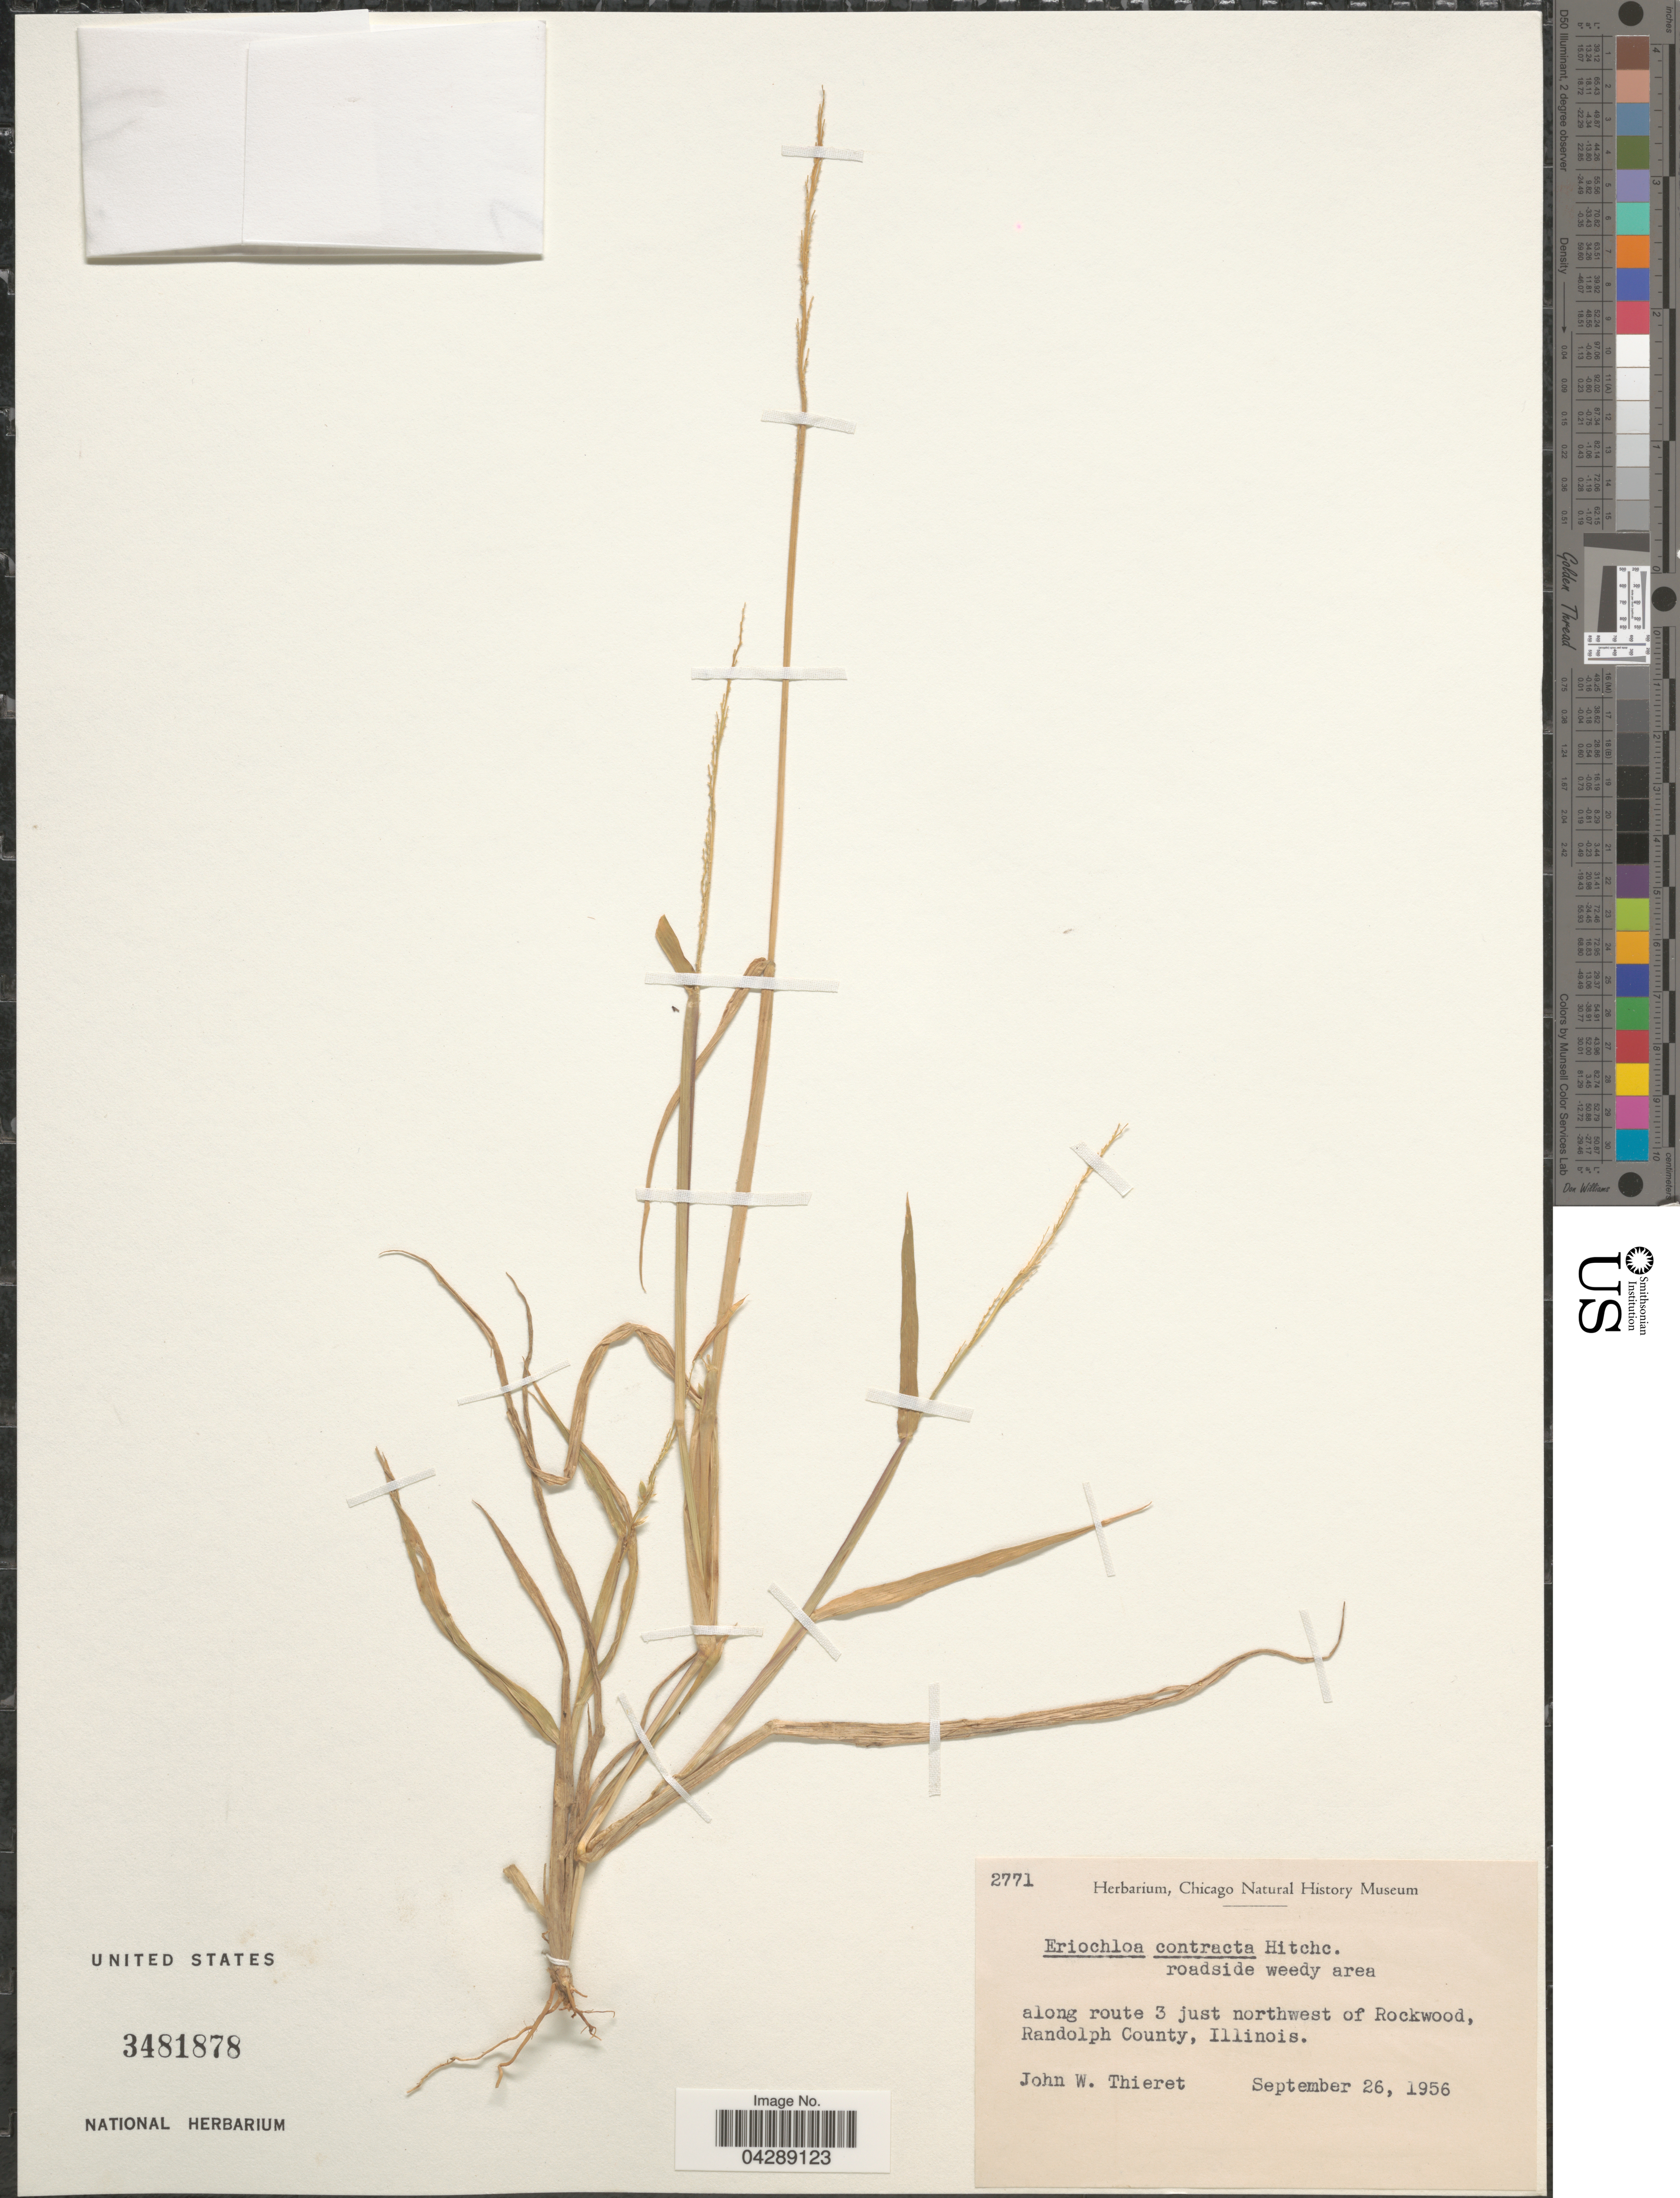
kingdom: Plantae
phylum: Tracheophyta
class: Liliopsida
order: Poales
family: Poaceae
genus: Eriochloa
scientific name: Eriochloa contracta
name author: Hitchc.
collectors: J. W. Thieret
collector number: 2771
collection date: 1956-09-26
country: United States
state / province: Illinois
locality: Roadside weedy area along route 3 just northwest of Rockwood, Randolph County.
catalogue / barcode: US 3481878